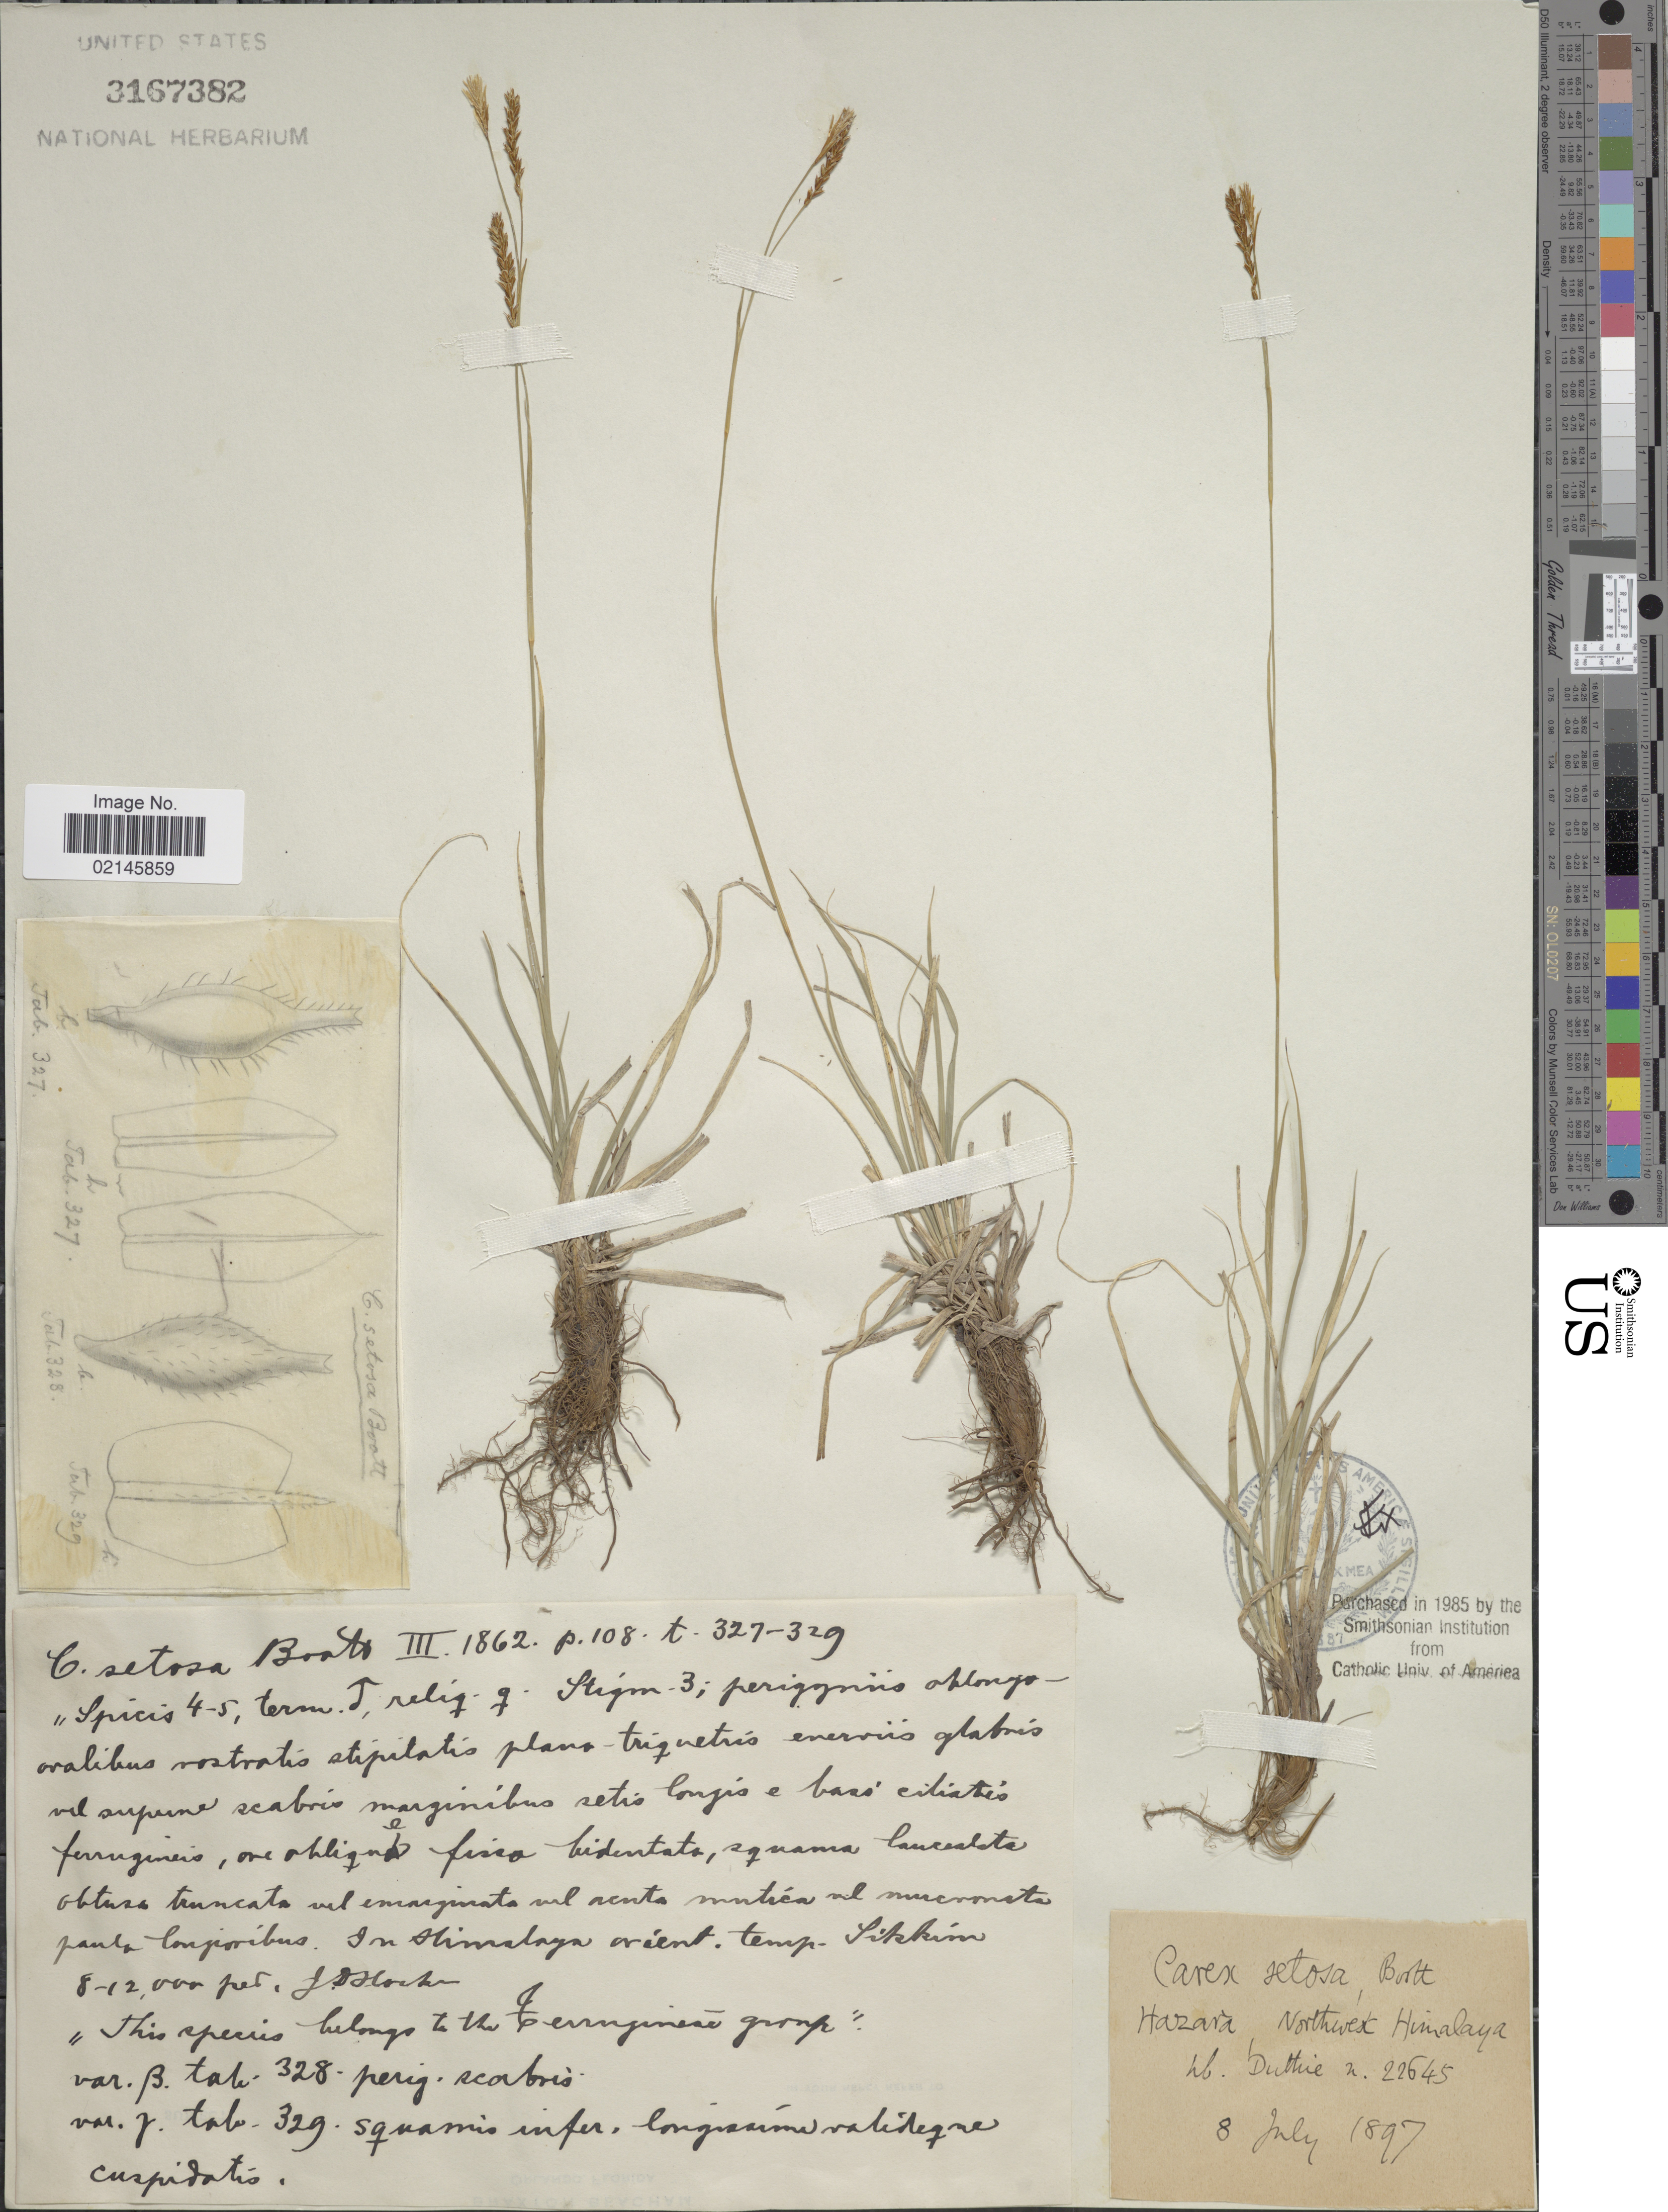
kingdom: Plantae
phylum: Tracheophyta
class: Liliopsida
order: Poales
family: Cyperaceae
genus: Carex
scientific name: Carex setosa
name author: Boott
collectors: Ex herb. Duthie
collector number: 22645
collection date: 1897-07-08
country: Pakistan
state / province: Khyber Pakhtunkhwa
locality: Hazara, Northwest Himalaya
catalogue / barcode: US 3167382